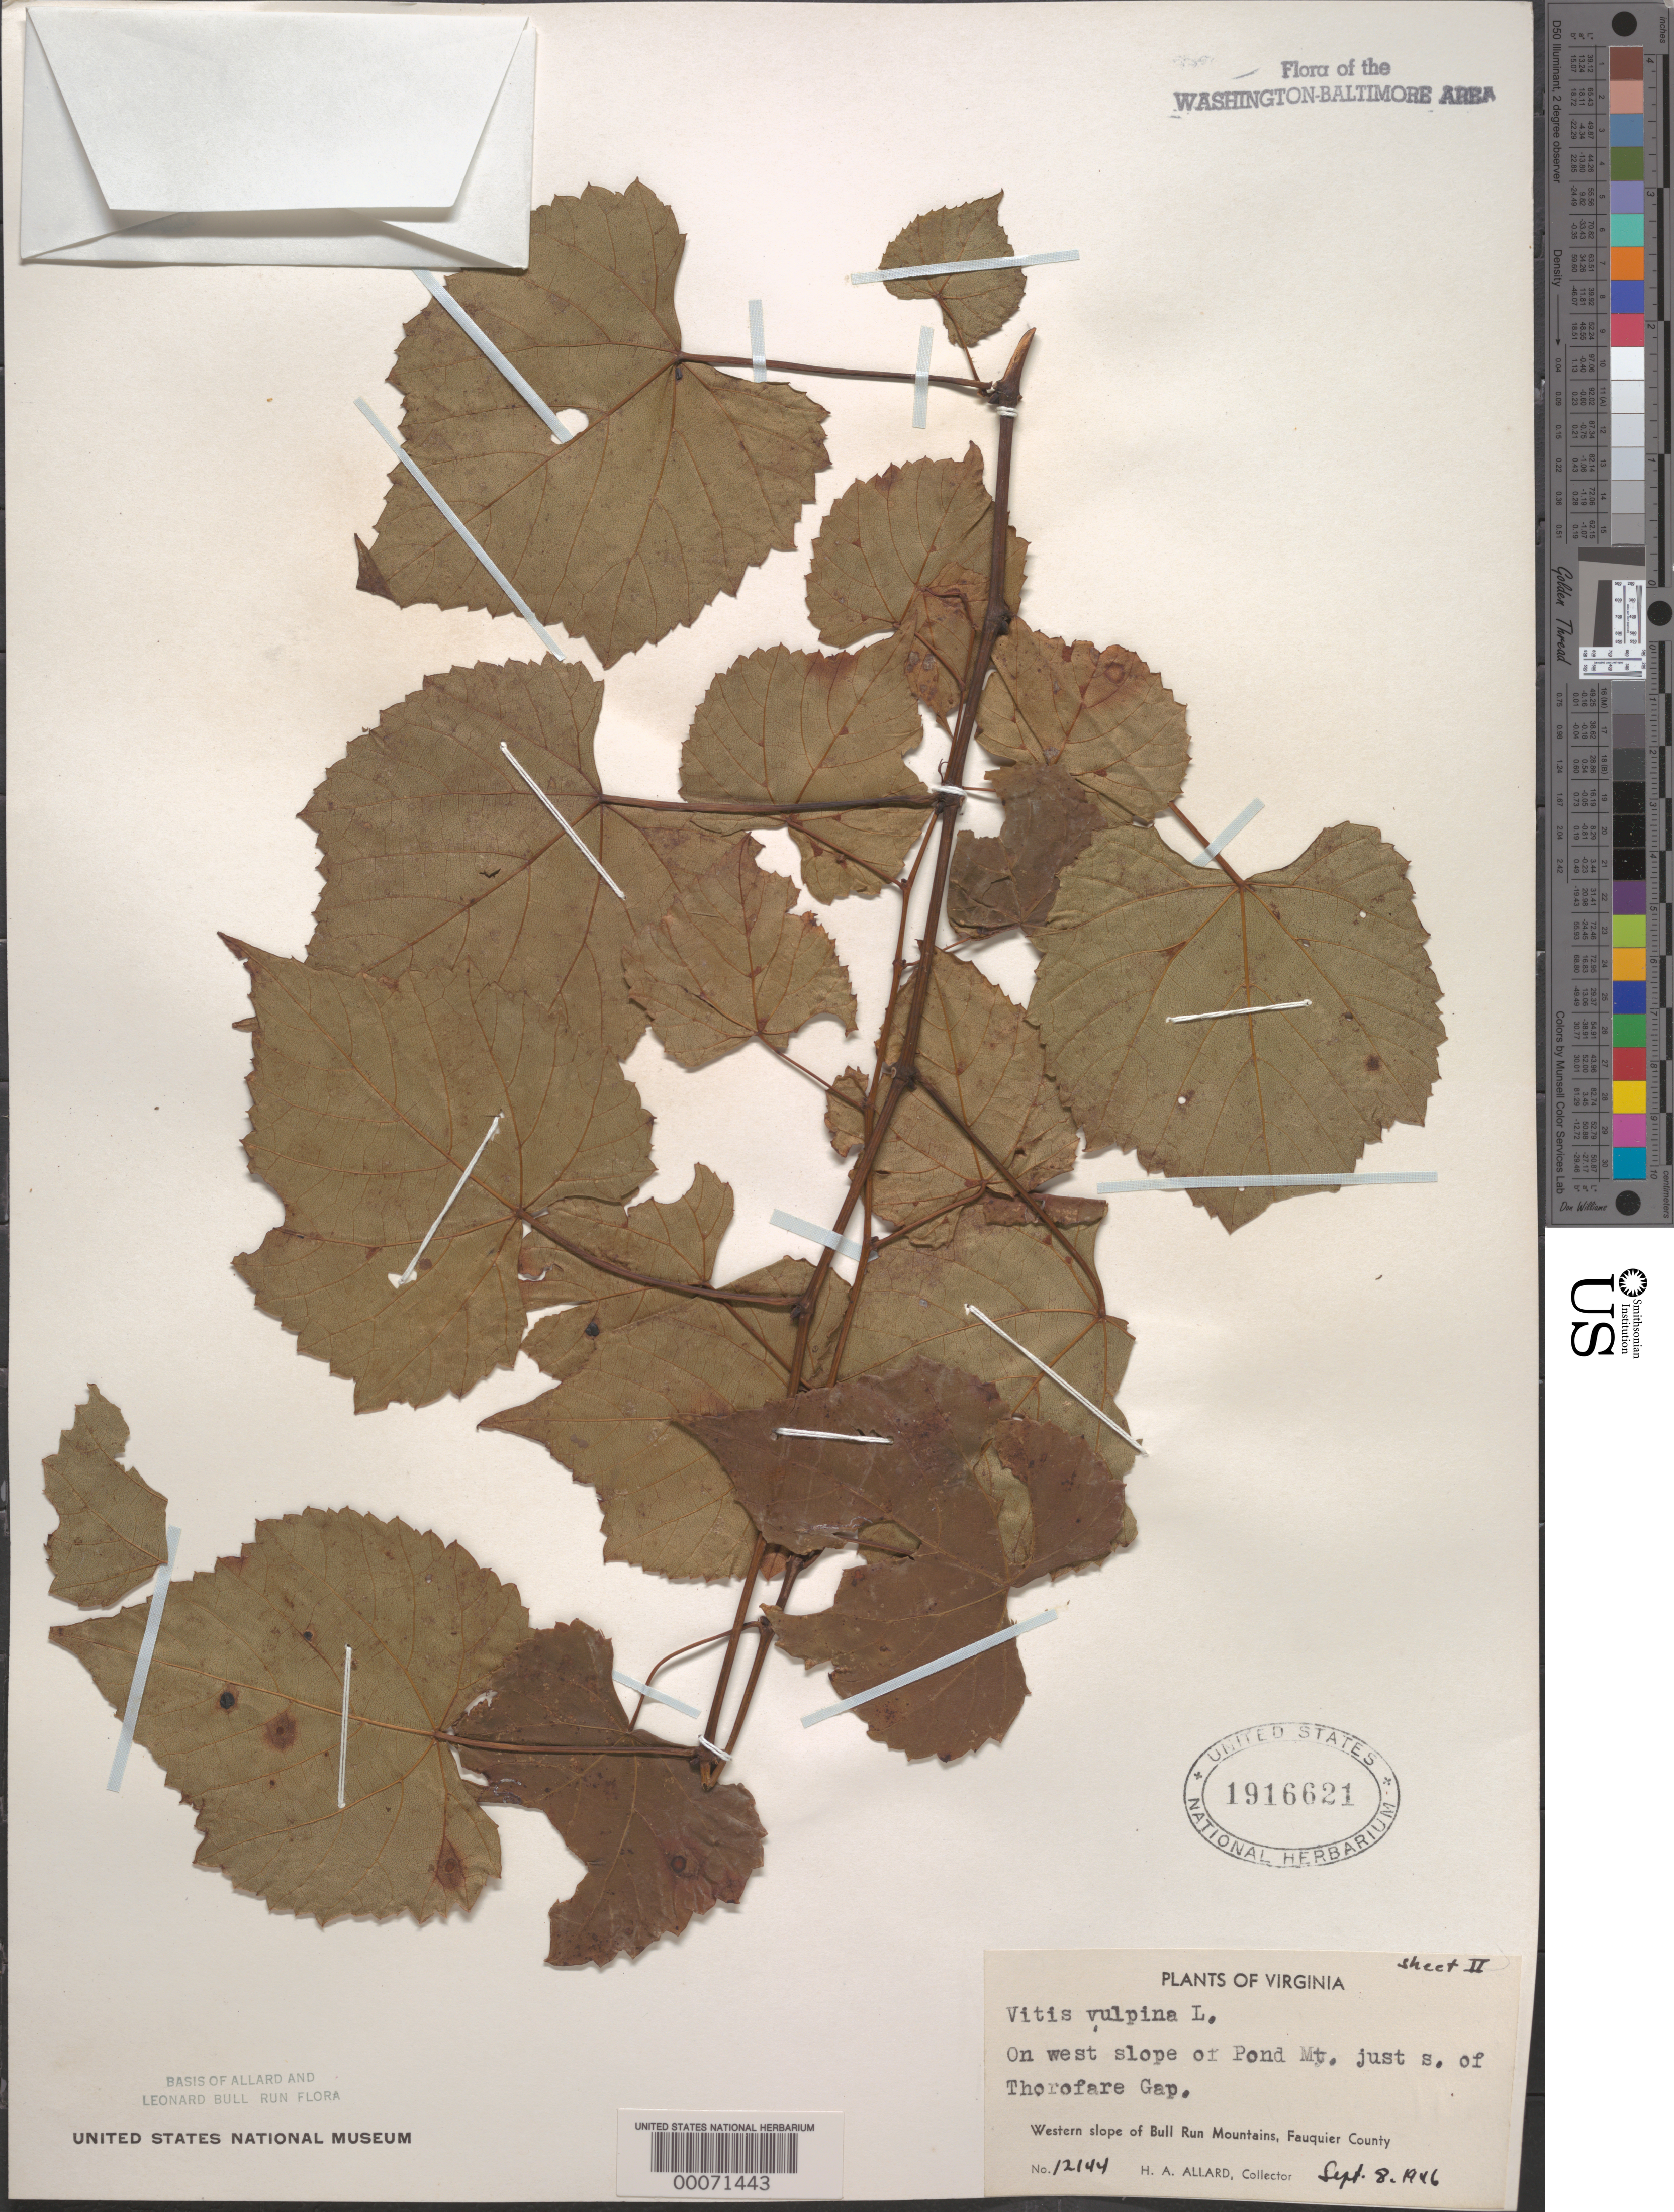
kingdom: Plantae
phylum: Tracheophyta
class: Magnoliopsida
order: Vitales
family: Vitaceae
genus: Vitis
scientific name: Vitis vulpina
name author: L.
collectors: H. A. Allard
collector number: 12144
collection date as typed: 08 Sep 1946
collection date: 1946-09-08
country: United States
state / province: Virginia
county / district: Fauquier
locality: South of Thorofare Gap, Pond Mountains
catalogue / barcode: US 1916621